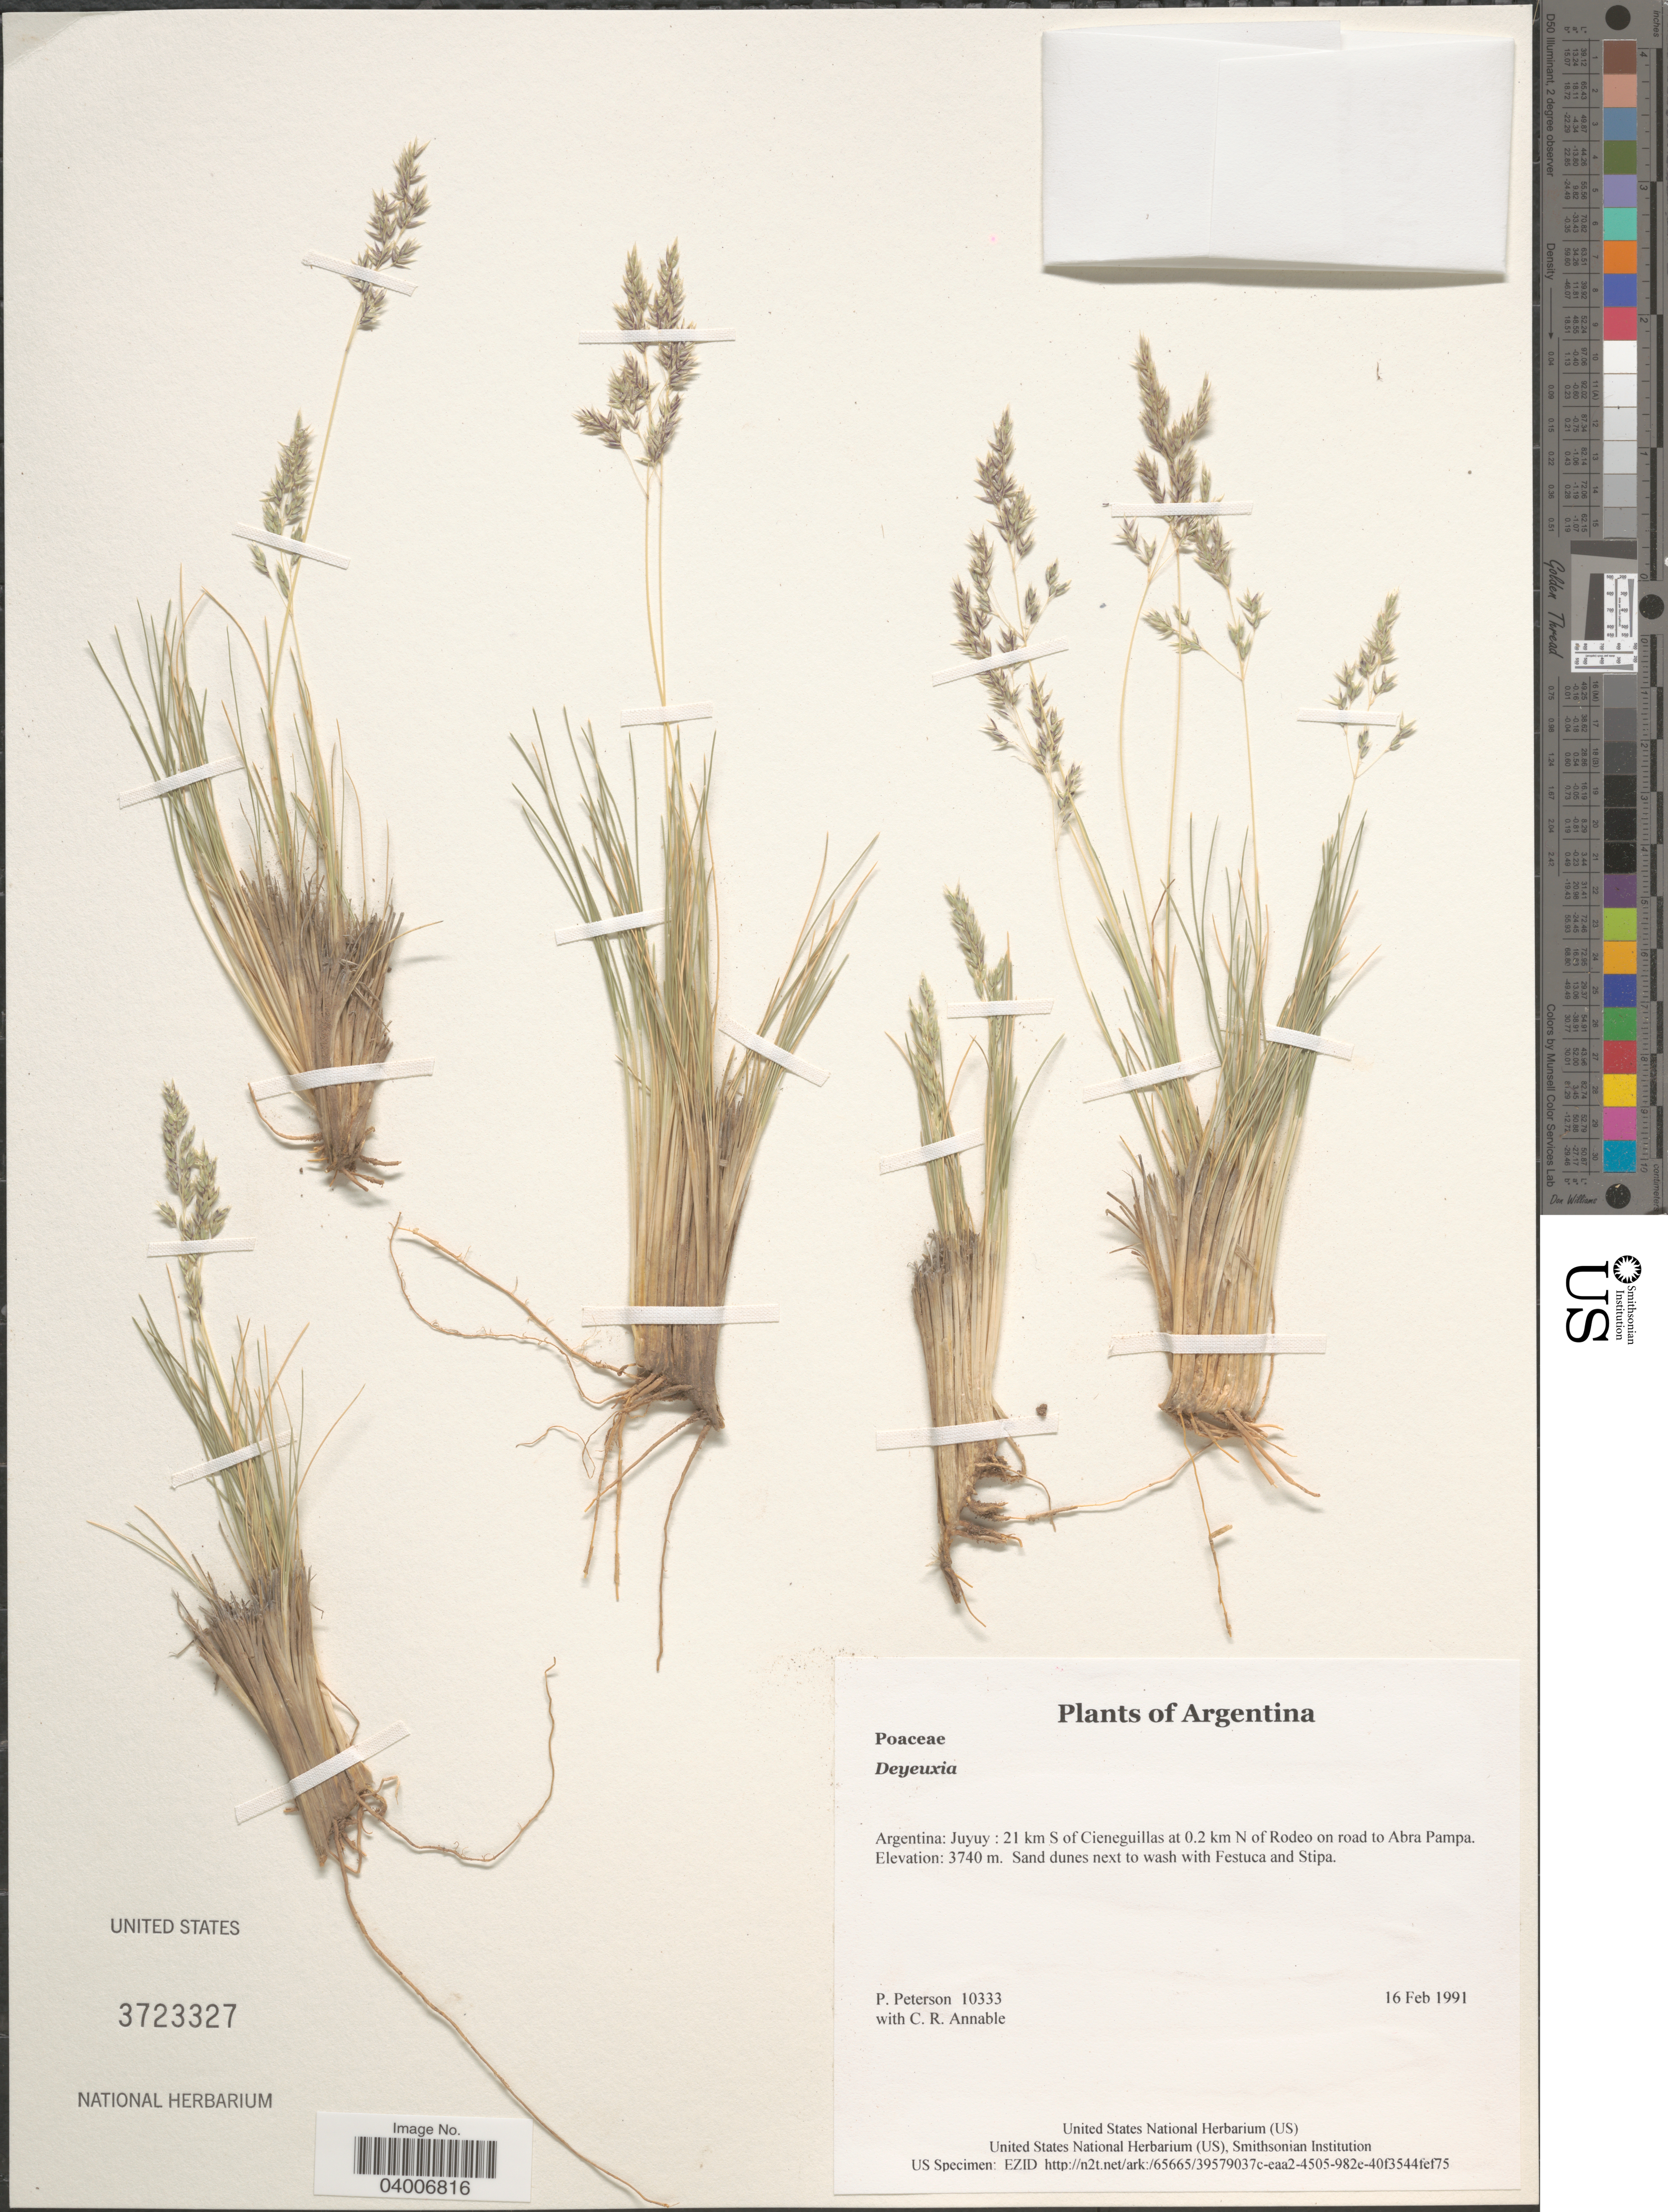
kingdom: Plantae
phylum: Tracheophyta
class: Liliopsida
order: Poales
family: Poaceae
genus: Cinnagrostis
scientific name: Cinnagrostis sp.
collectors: P. Peterson & C. R. Annable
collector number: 10333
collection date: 1991-02-16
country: Argentina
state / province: Jujuy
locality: Juyuy: 21 km S of Cieneguillas at 0.2 km N of Rodeo on road to Abra Pampa.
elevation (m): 3740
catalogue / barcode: US 3723327